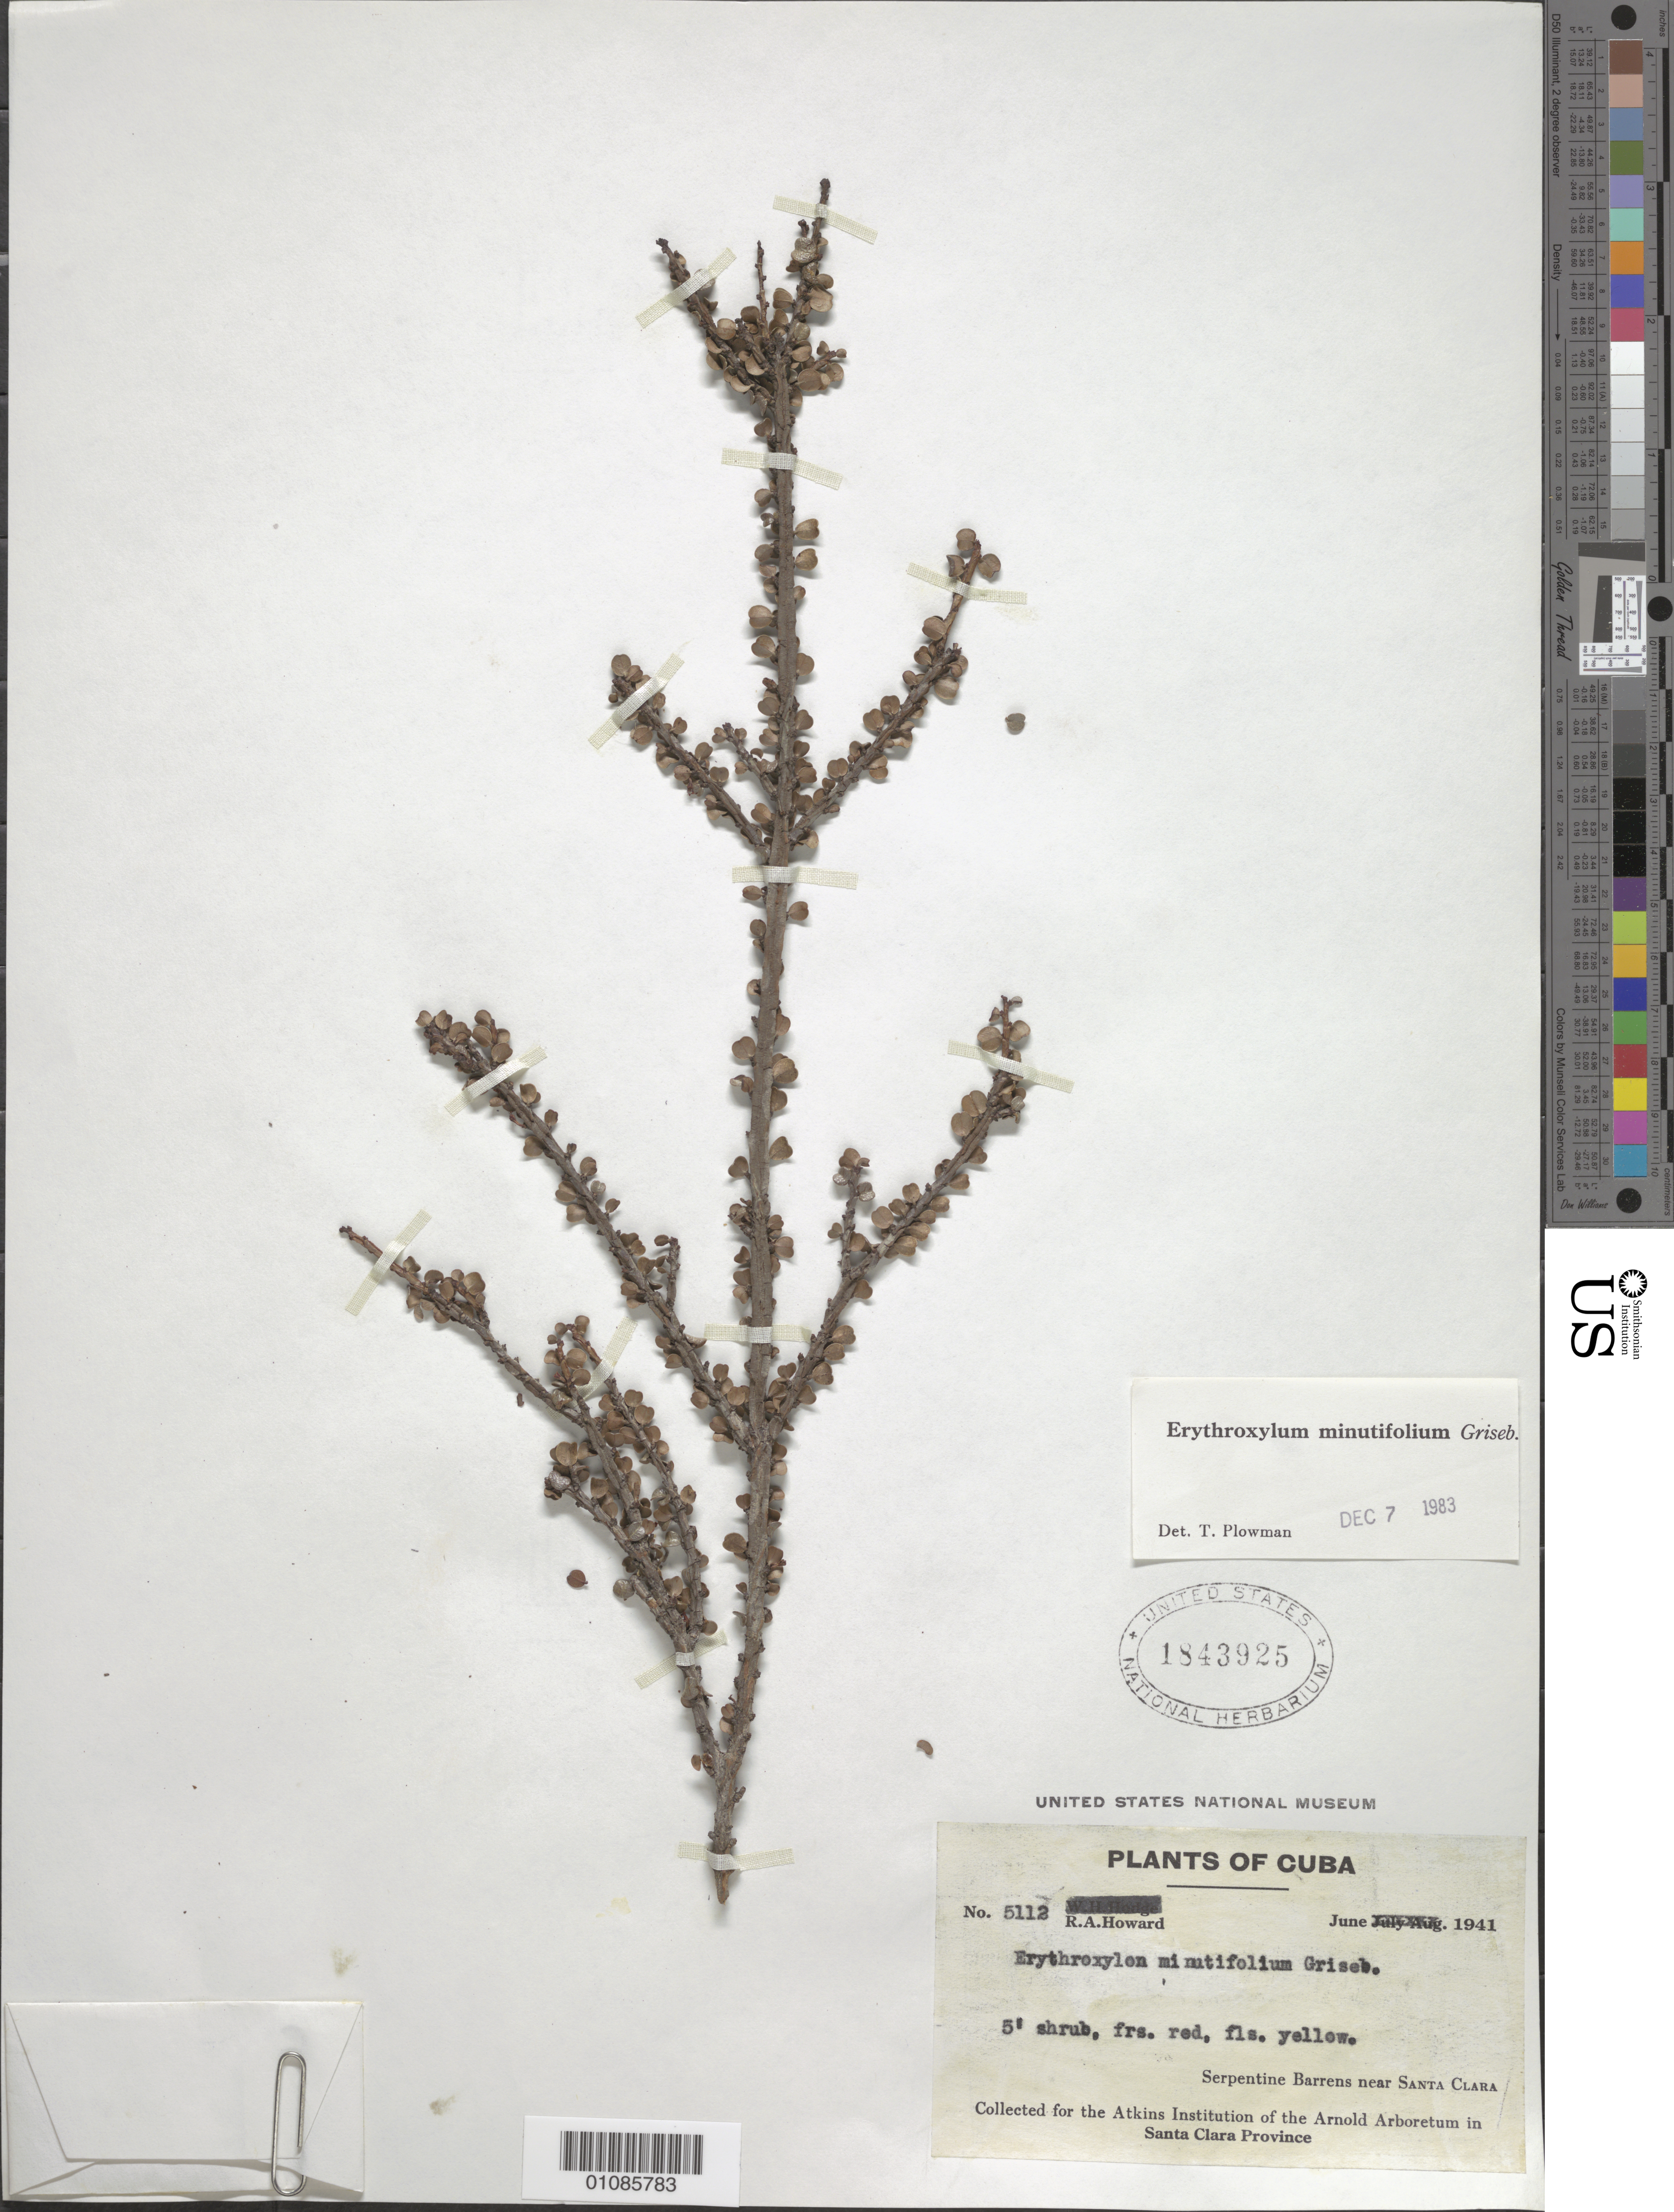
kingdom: Plantae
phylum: Tracheophyta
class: Magnoliopsida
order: Malpighiales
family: Erythroxylaceae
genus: Erythroxylum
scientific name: Erythroxylum minutifolium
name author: Griseb.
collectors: R. A. Howard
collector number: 5112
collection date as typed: Jun 1941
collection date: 1941-06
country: Cuba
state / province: Villa Clara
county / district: Santa Clara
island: Cuba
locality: Serpentine Barrens near santa clara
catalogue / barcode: US 1843925